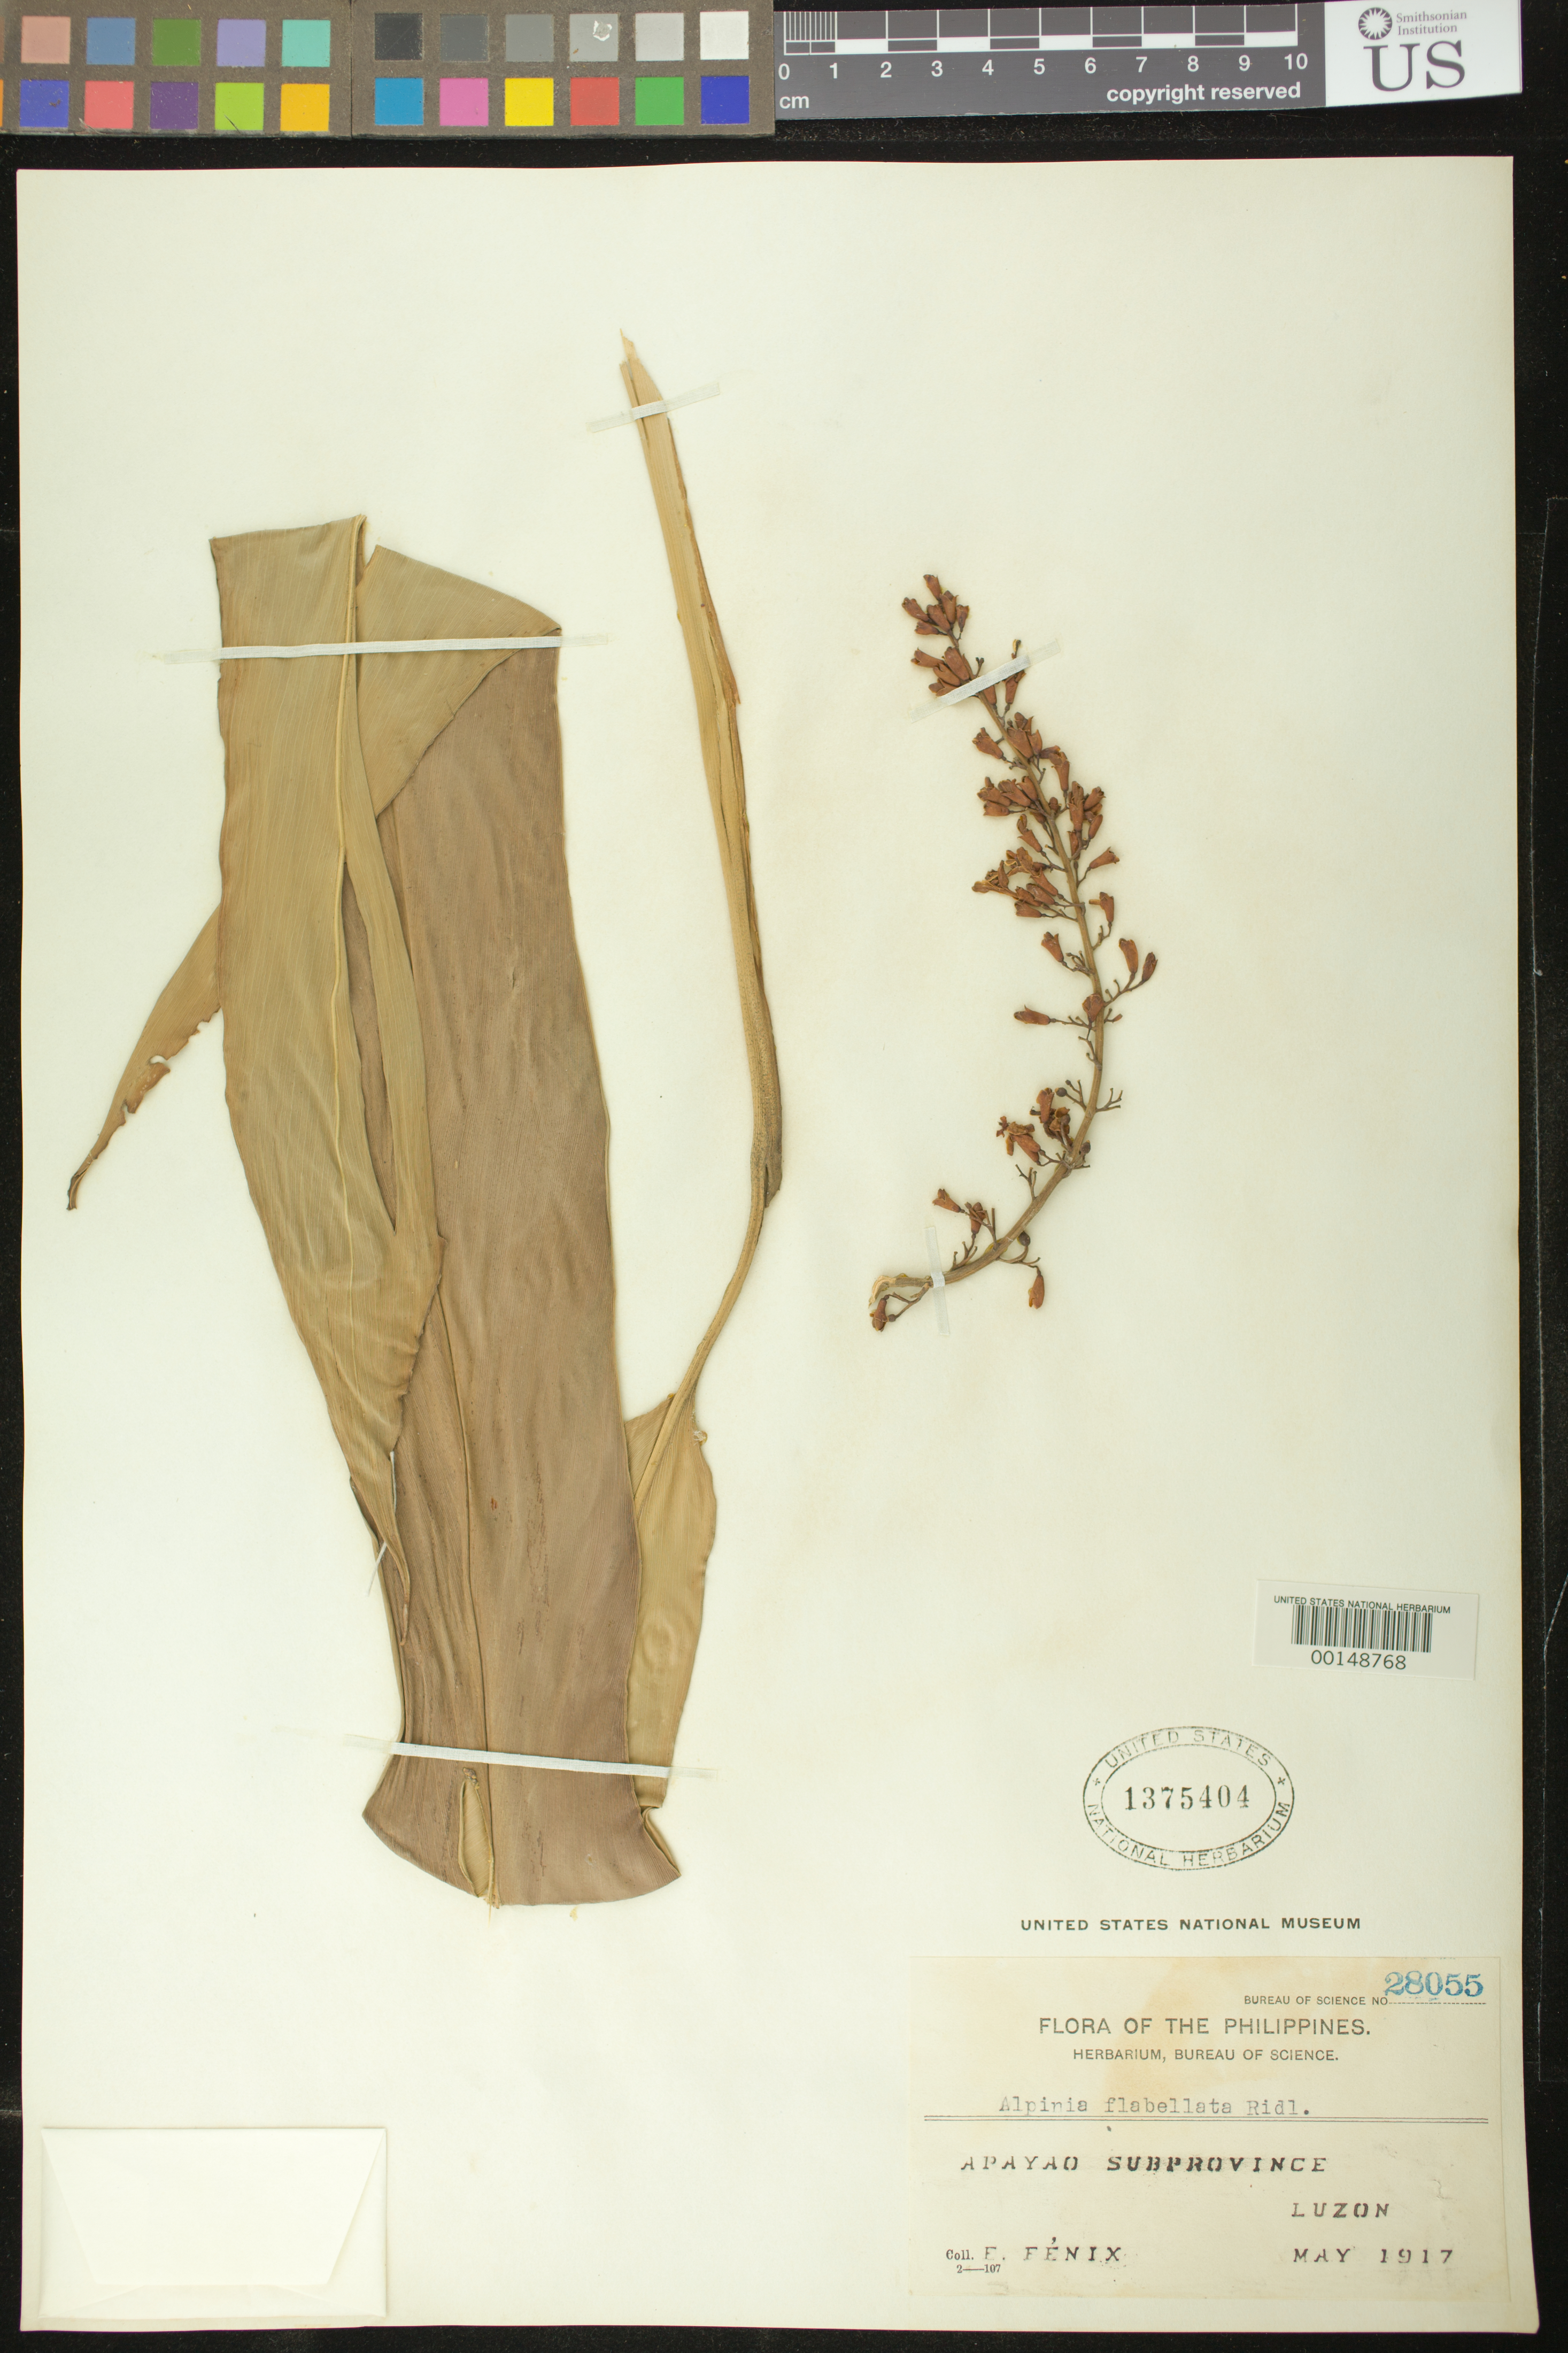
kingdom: Plantae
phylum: Tracheophyta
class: Liliopsida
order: Zingiberales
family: Zingiberaceae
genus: Alpinia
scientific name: Alpinia flabellata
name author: Ridl.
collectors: E. Fenix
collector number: Bur. Sci. 28055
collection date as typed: May 1917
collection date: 1917-05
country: Philippines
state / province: Cordillera (Administrative Region)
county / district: Apayao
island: Luzon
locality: Apayao subprovince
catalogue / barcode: US 1375404